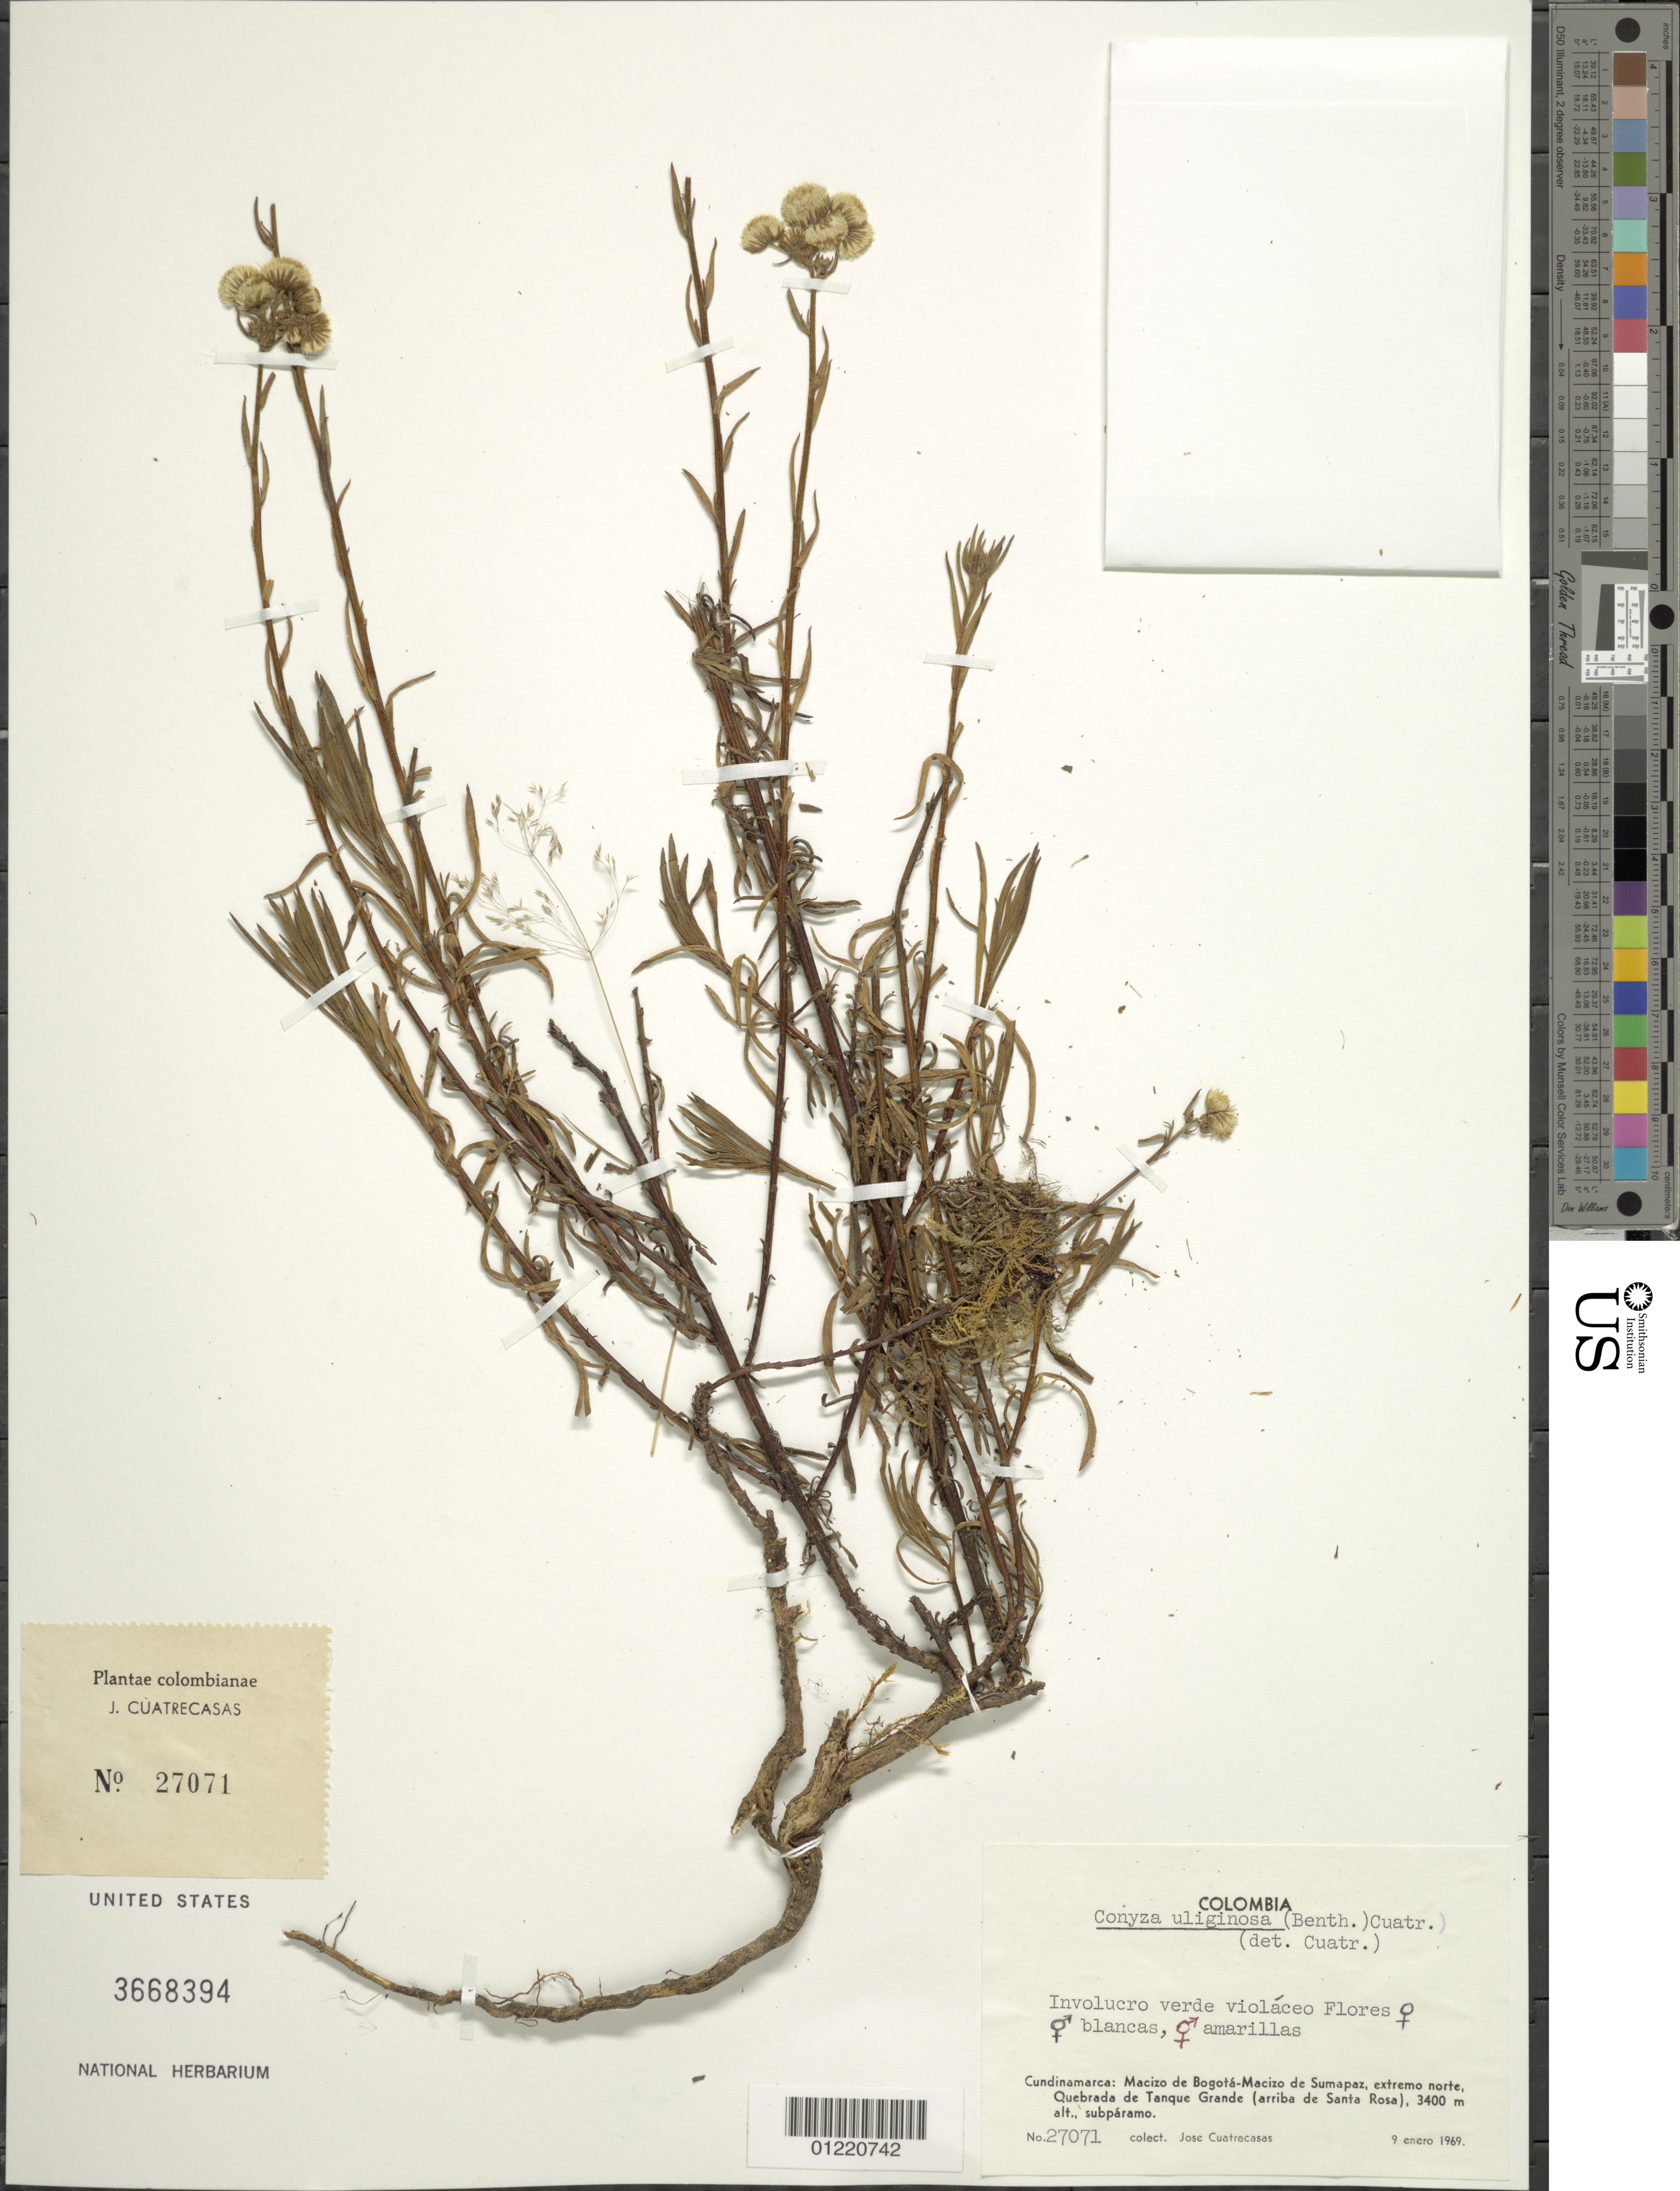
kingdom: Plantae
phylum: Tracheophyta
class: Magnoliopsida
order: Asterales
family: Asteraceae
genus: Conyza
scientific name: Conyza uliginosa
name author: (Benth.) Cuatrec.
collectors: J. Cuatrecasas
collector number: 27071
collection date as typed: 09 Jan 1969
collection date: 1969-01-09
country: Colombia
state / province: Cundinamarca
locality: Macizo de Bogotá-Macizo de Sumapaz, extremo norte; Quebrada de Tanque Grande (arriba de Santa Rosa).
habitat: subparamo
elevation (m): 3400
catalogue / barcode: US 3668394